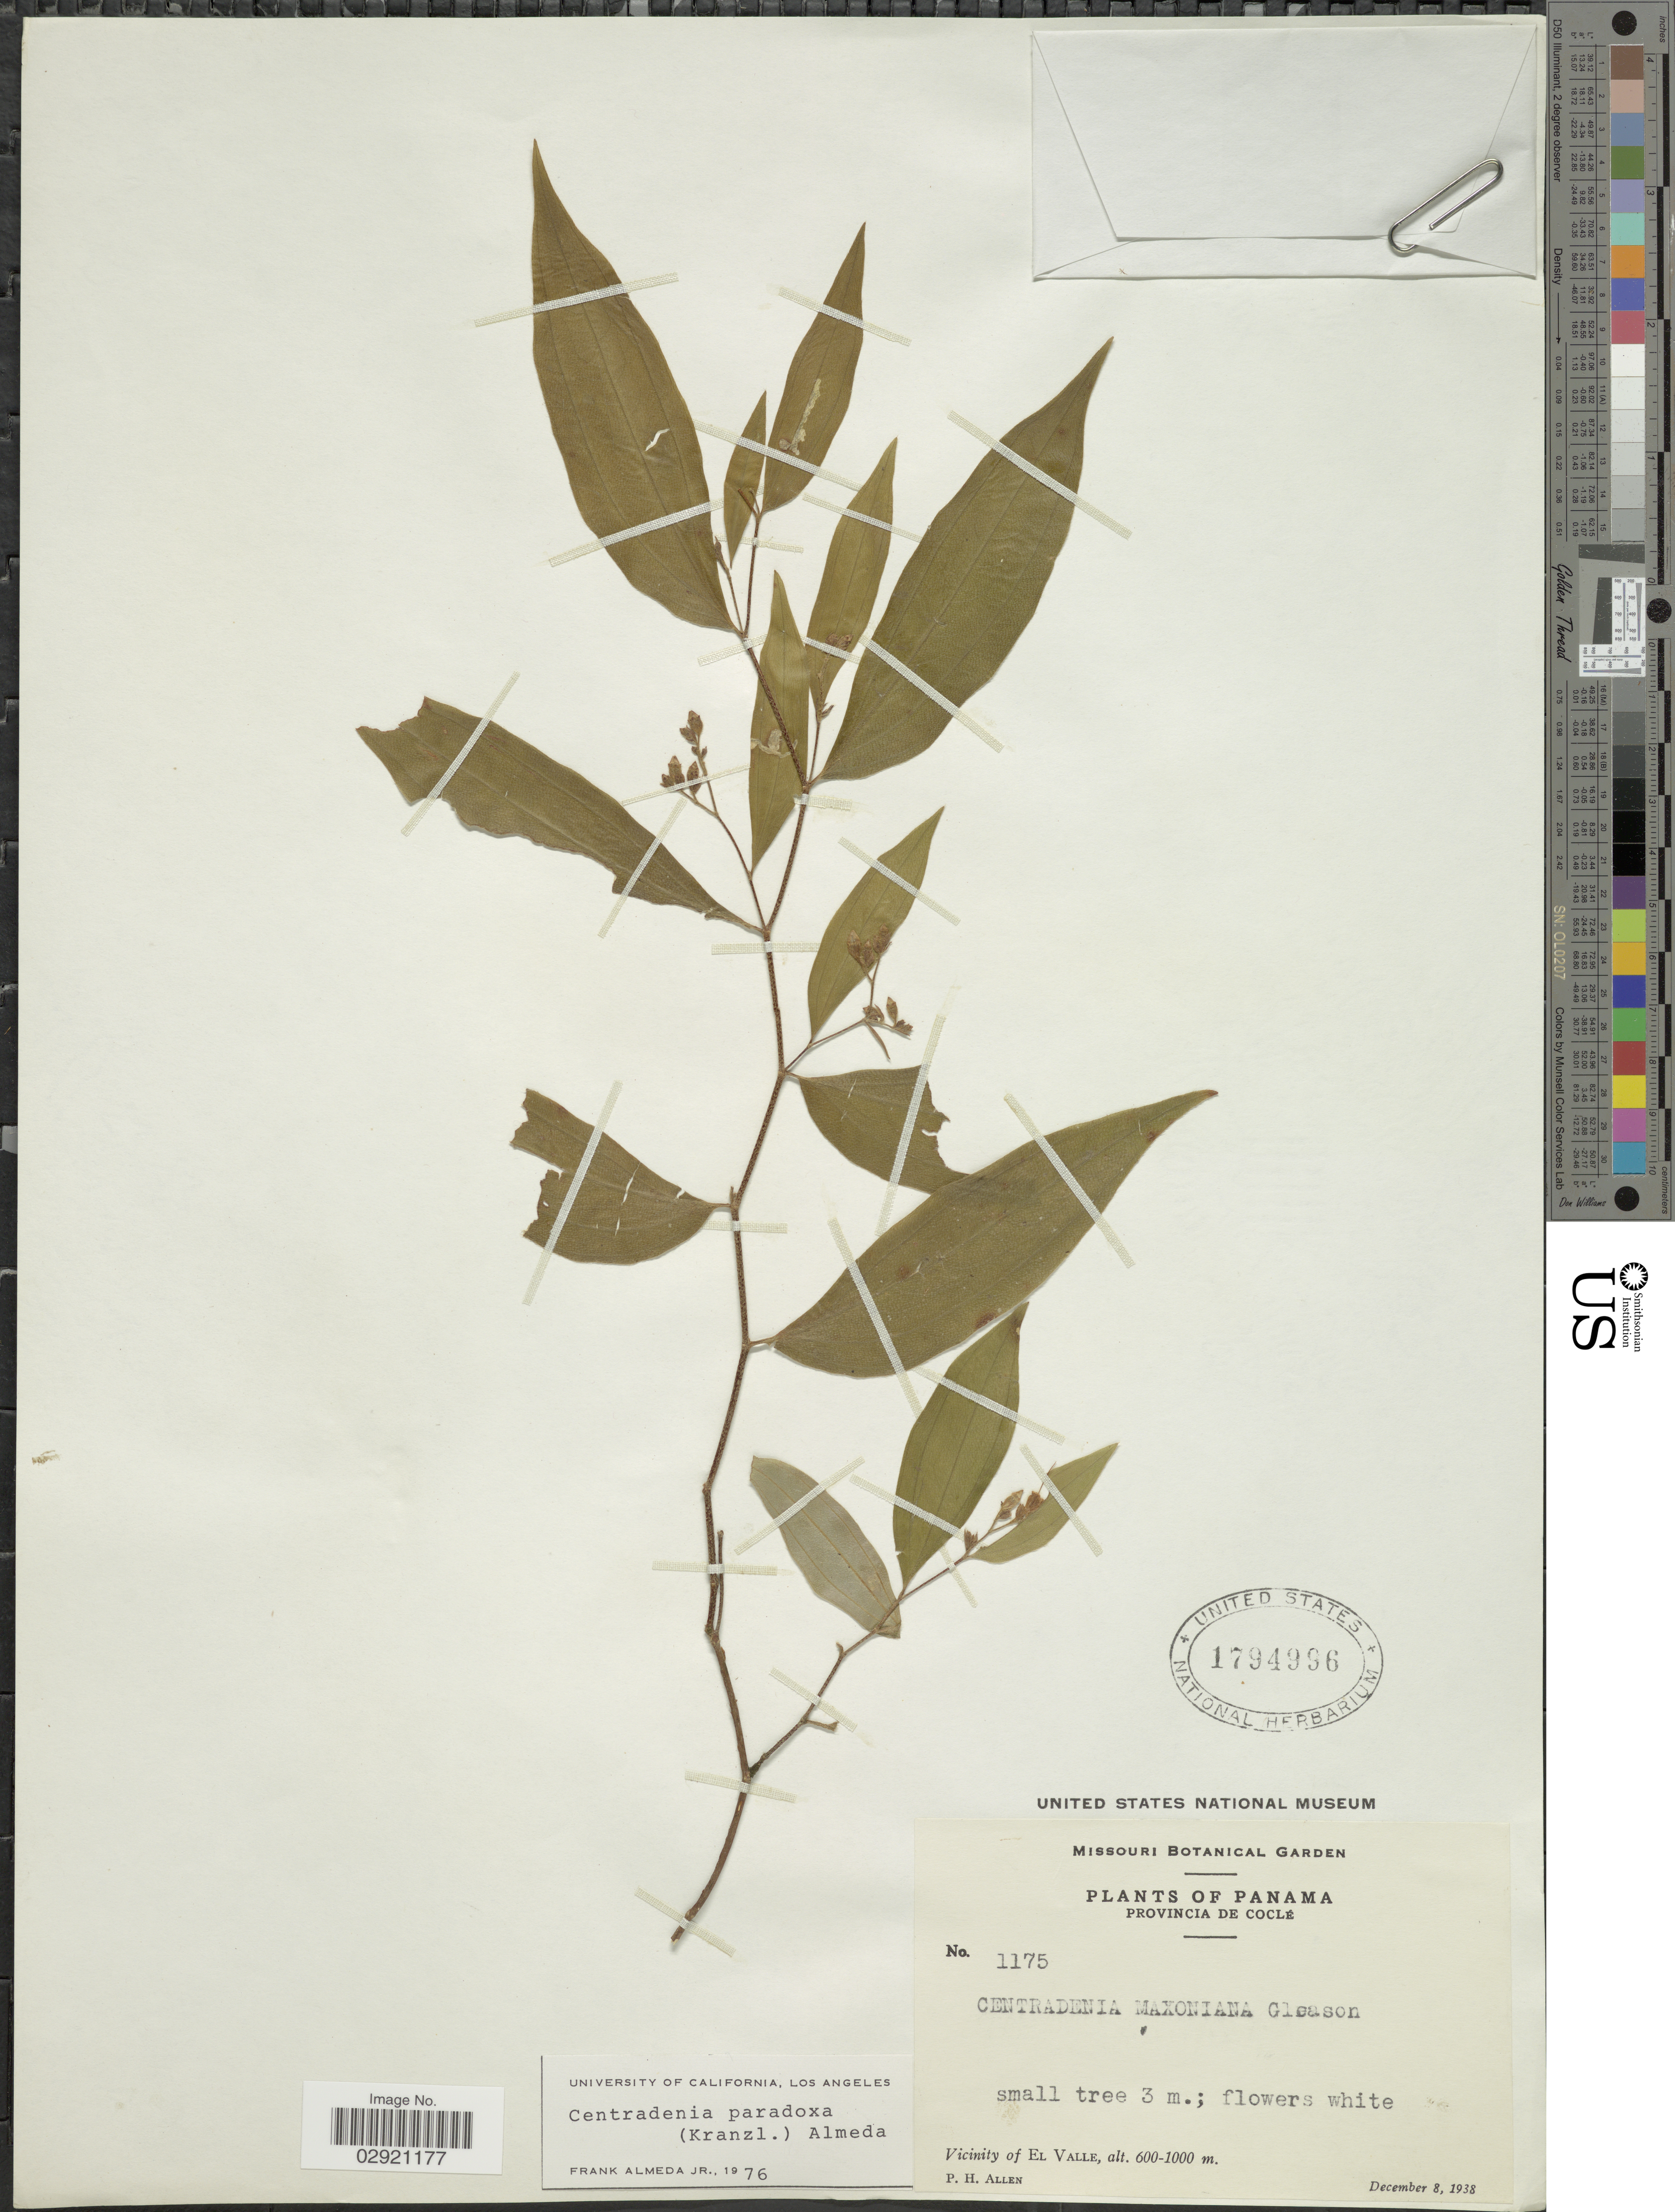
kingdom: Plantae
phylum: Tracheophyta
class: Magnoliopsida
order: Myrtales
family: Melastomataceae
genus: Centradenia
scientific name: Centradenia paradoxa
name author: (Kraenzl.) Almeda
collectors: P. H. Allen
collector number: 1175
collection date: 1938-12-08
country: Panama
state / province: Coclé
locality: Vicinity of El Valle.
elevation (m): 600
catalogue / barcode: US 1794996